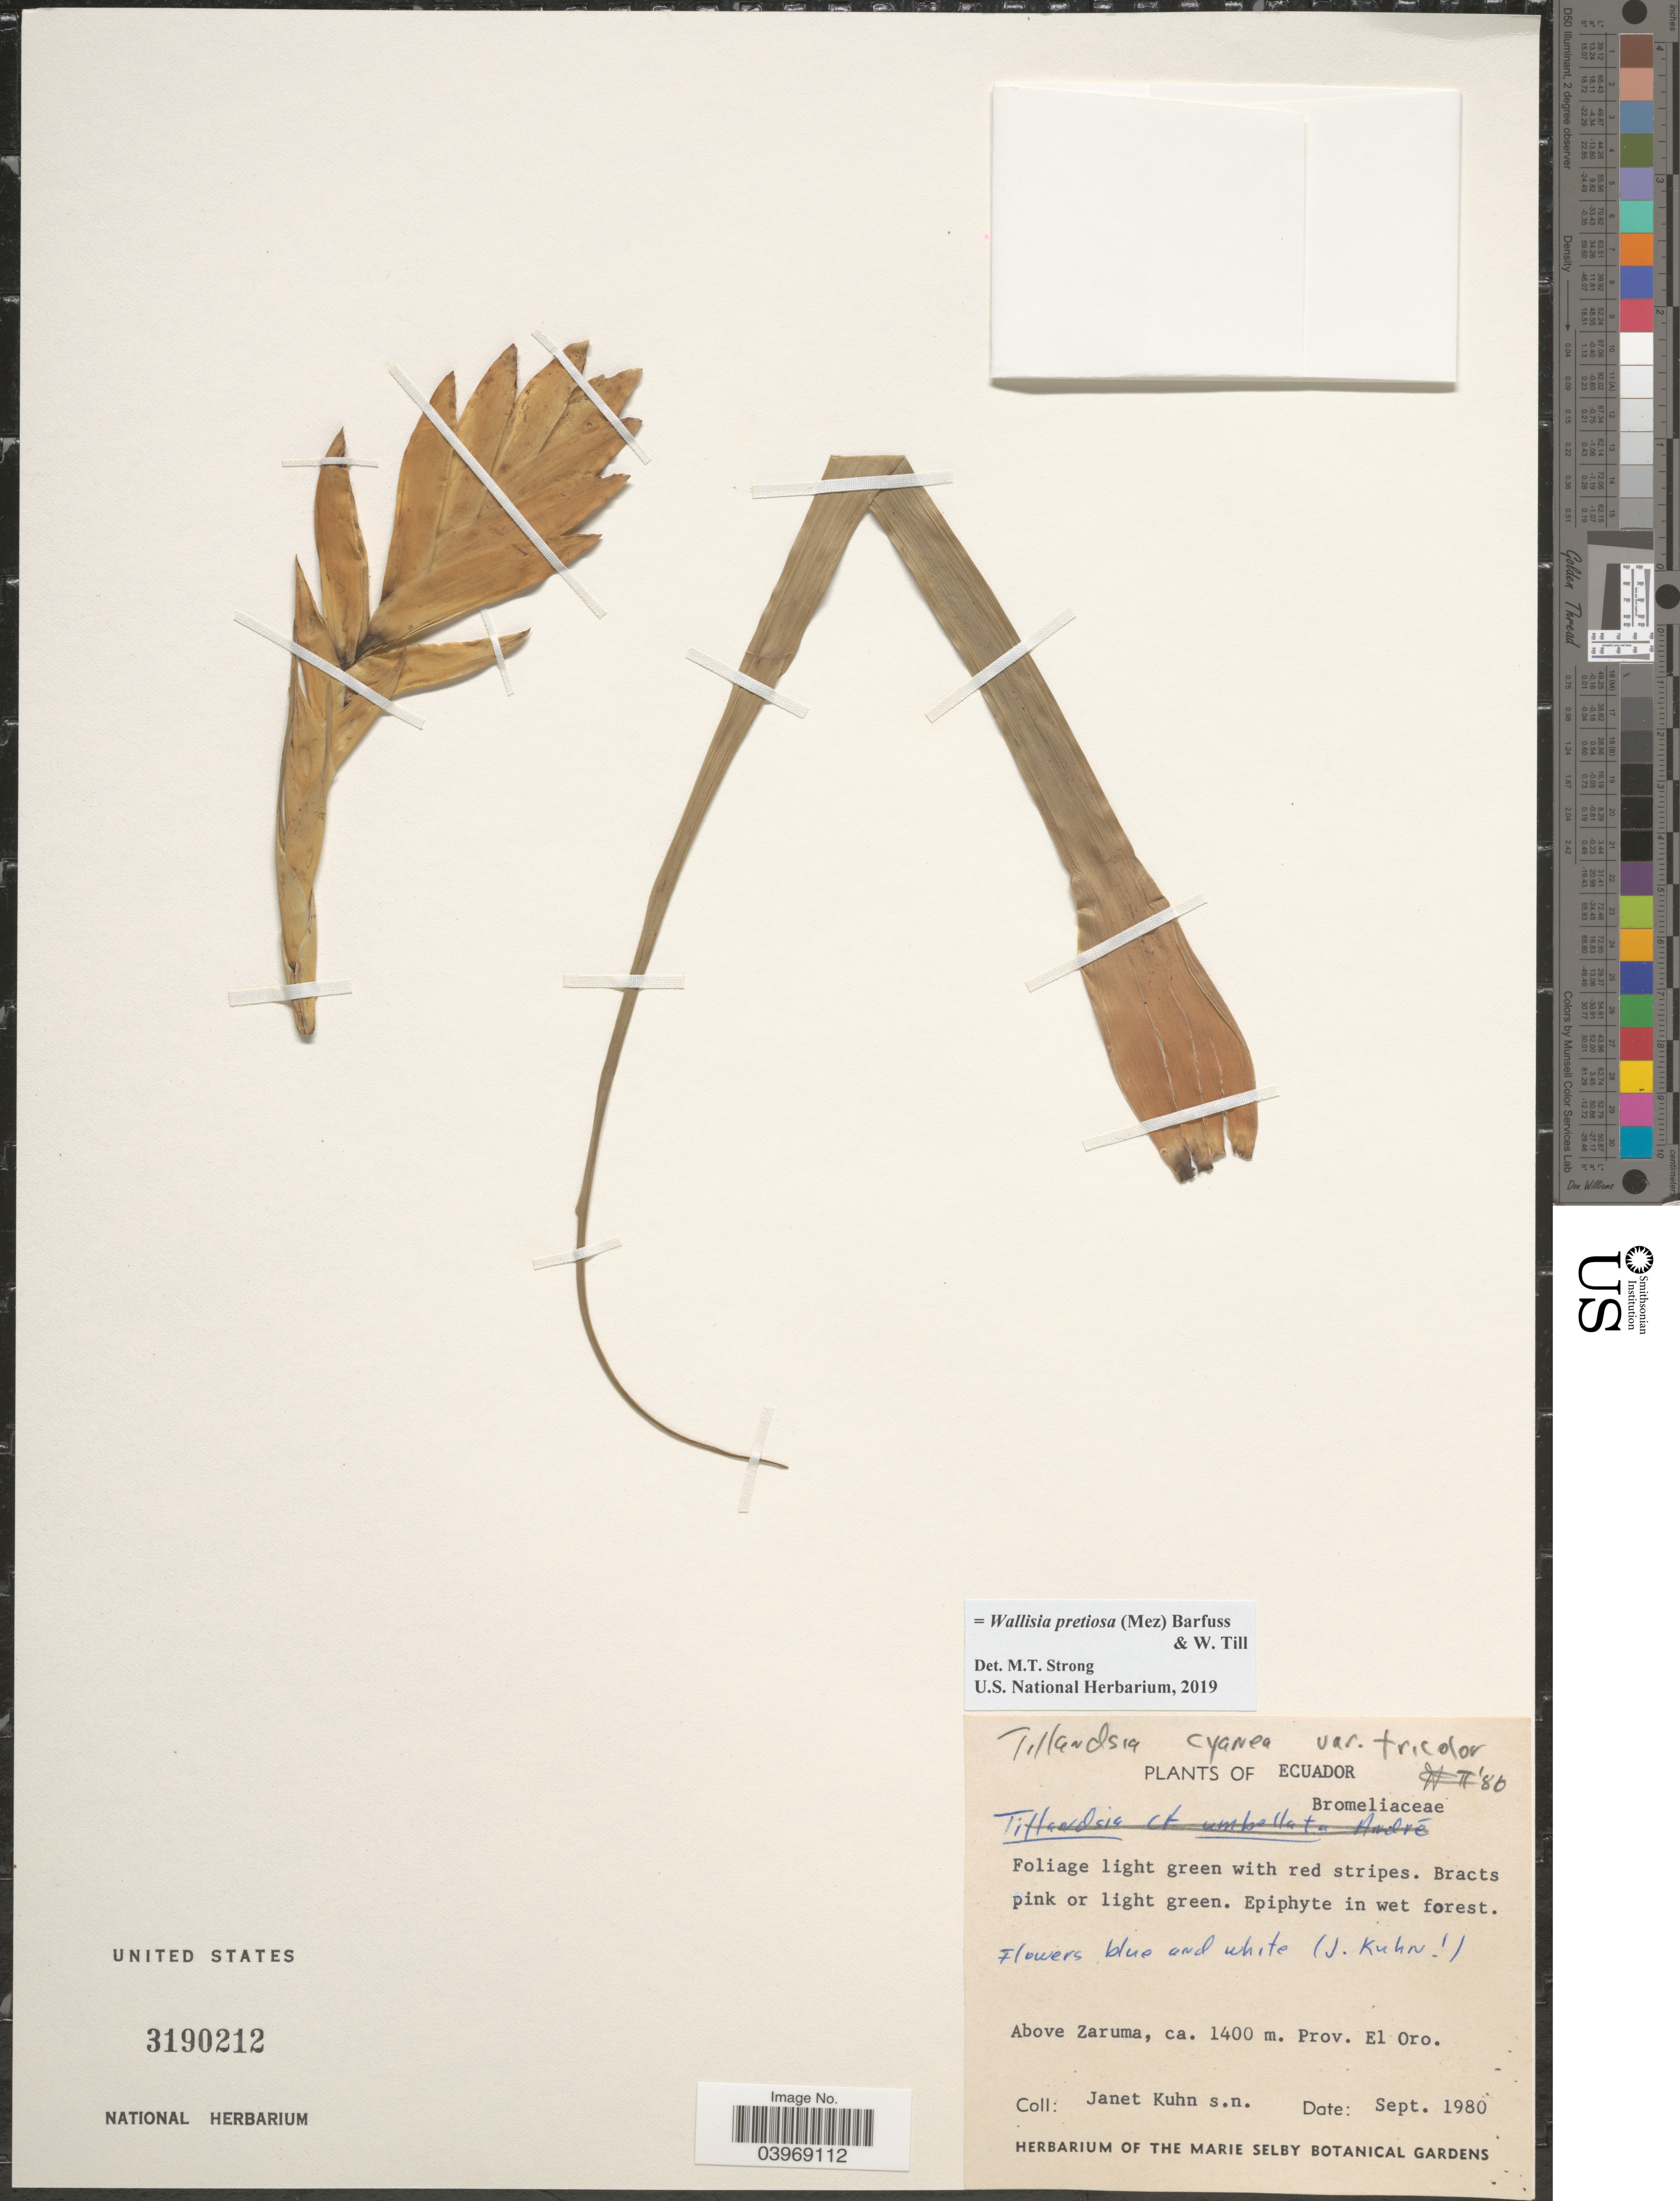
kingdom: Plantae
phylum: Tracheophyta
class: Liliopsida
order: Poales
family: Bromeliaceae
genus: Wallisia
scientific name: Wallisia pretiosa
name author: (Mez) Barfuss & W. Till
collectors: J. A. Kuhn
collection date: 1980-09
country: Ecuador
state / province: El Oro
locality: Above Zaruma.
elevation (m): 1400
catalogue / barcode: US 3190212